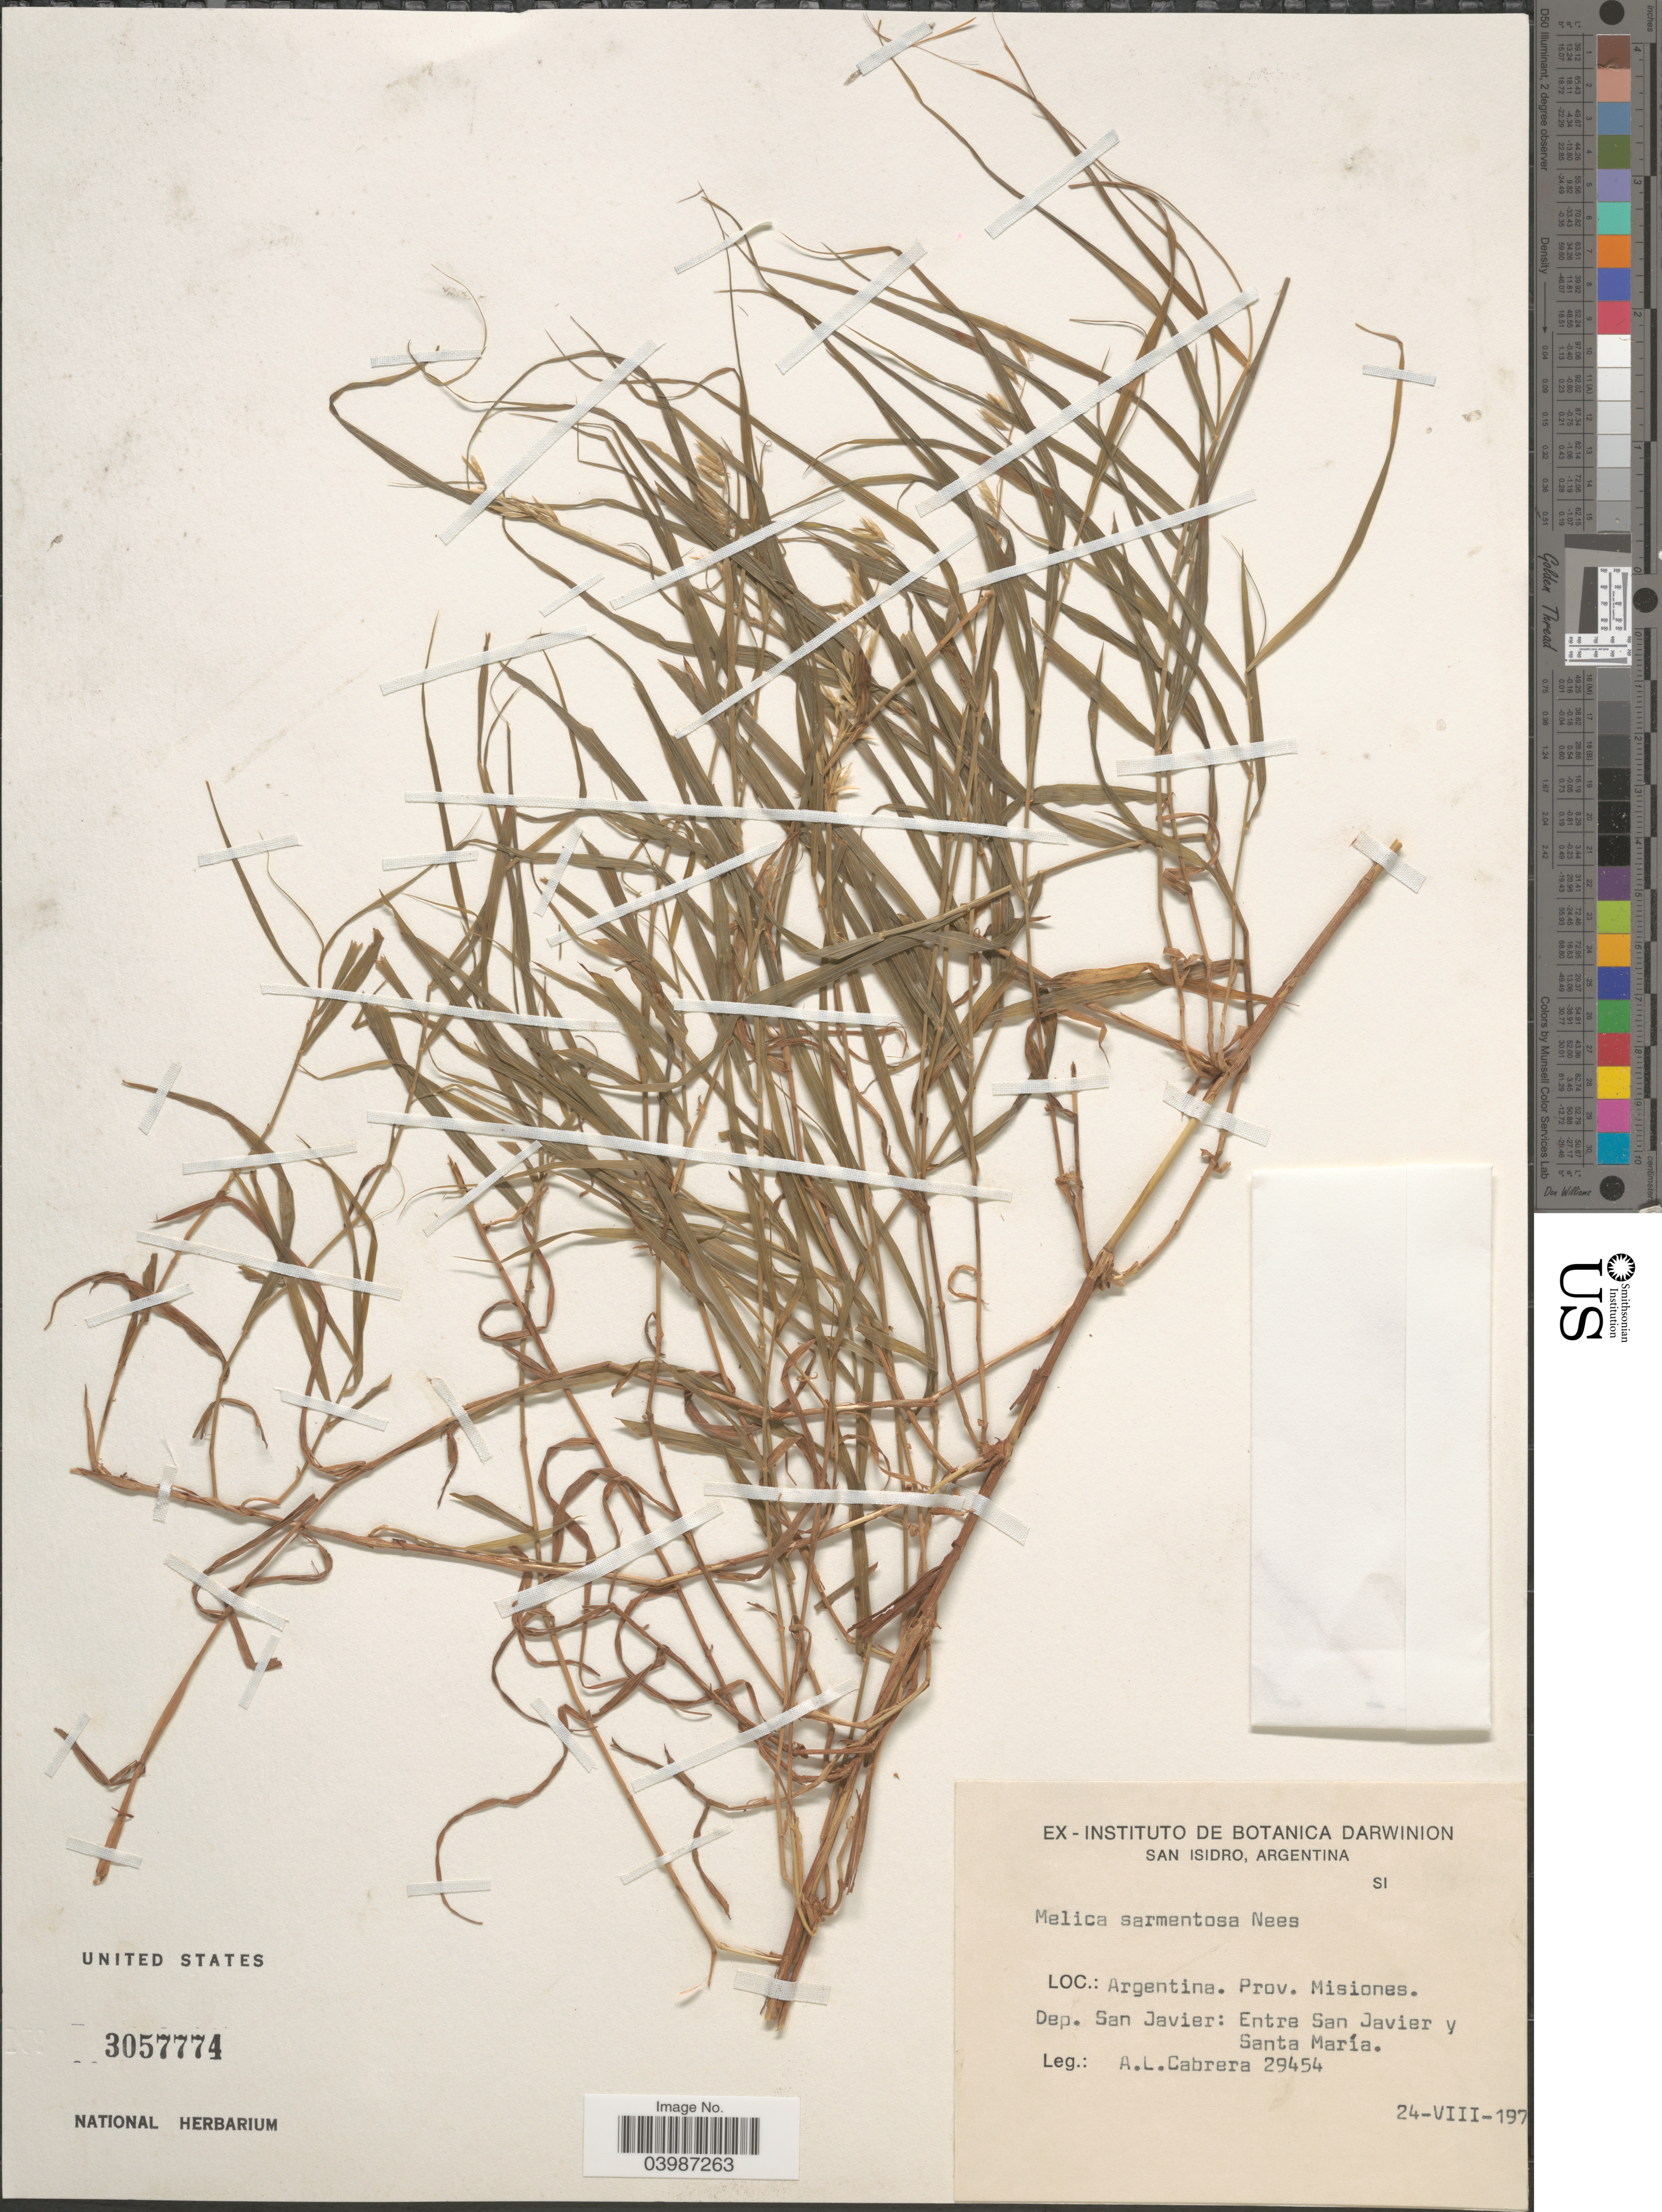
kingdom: Plantae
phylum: Tracheophyta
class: Liliopsida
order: Poales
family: Poaceae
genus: Melica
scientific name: Melica sarmentosa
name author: Nees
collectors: A. L. Cabrera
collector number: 29454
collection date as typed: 24-VIII-197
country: Argentina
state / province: Misiones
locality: Dep. San Javier: Entra San Javier y Santa María.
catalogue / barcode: US 3057774